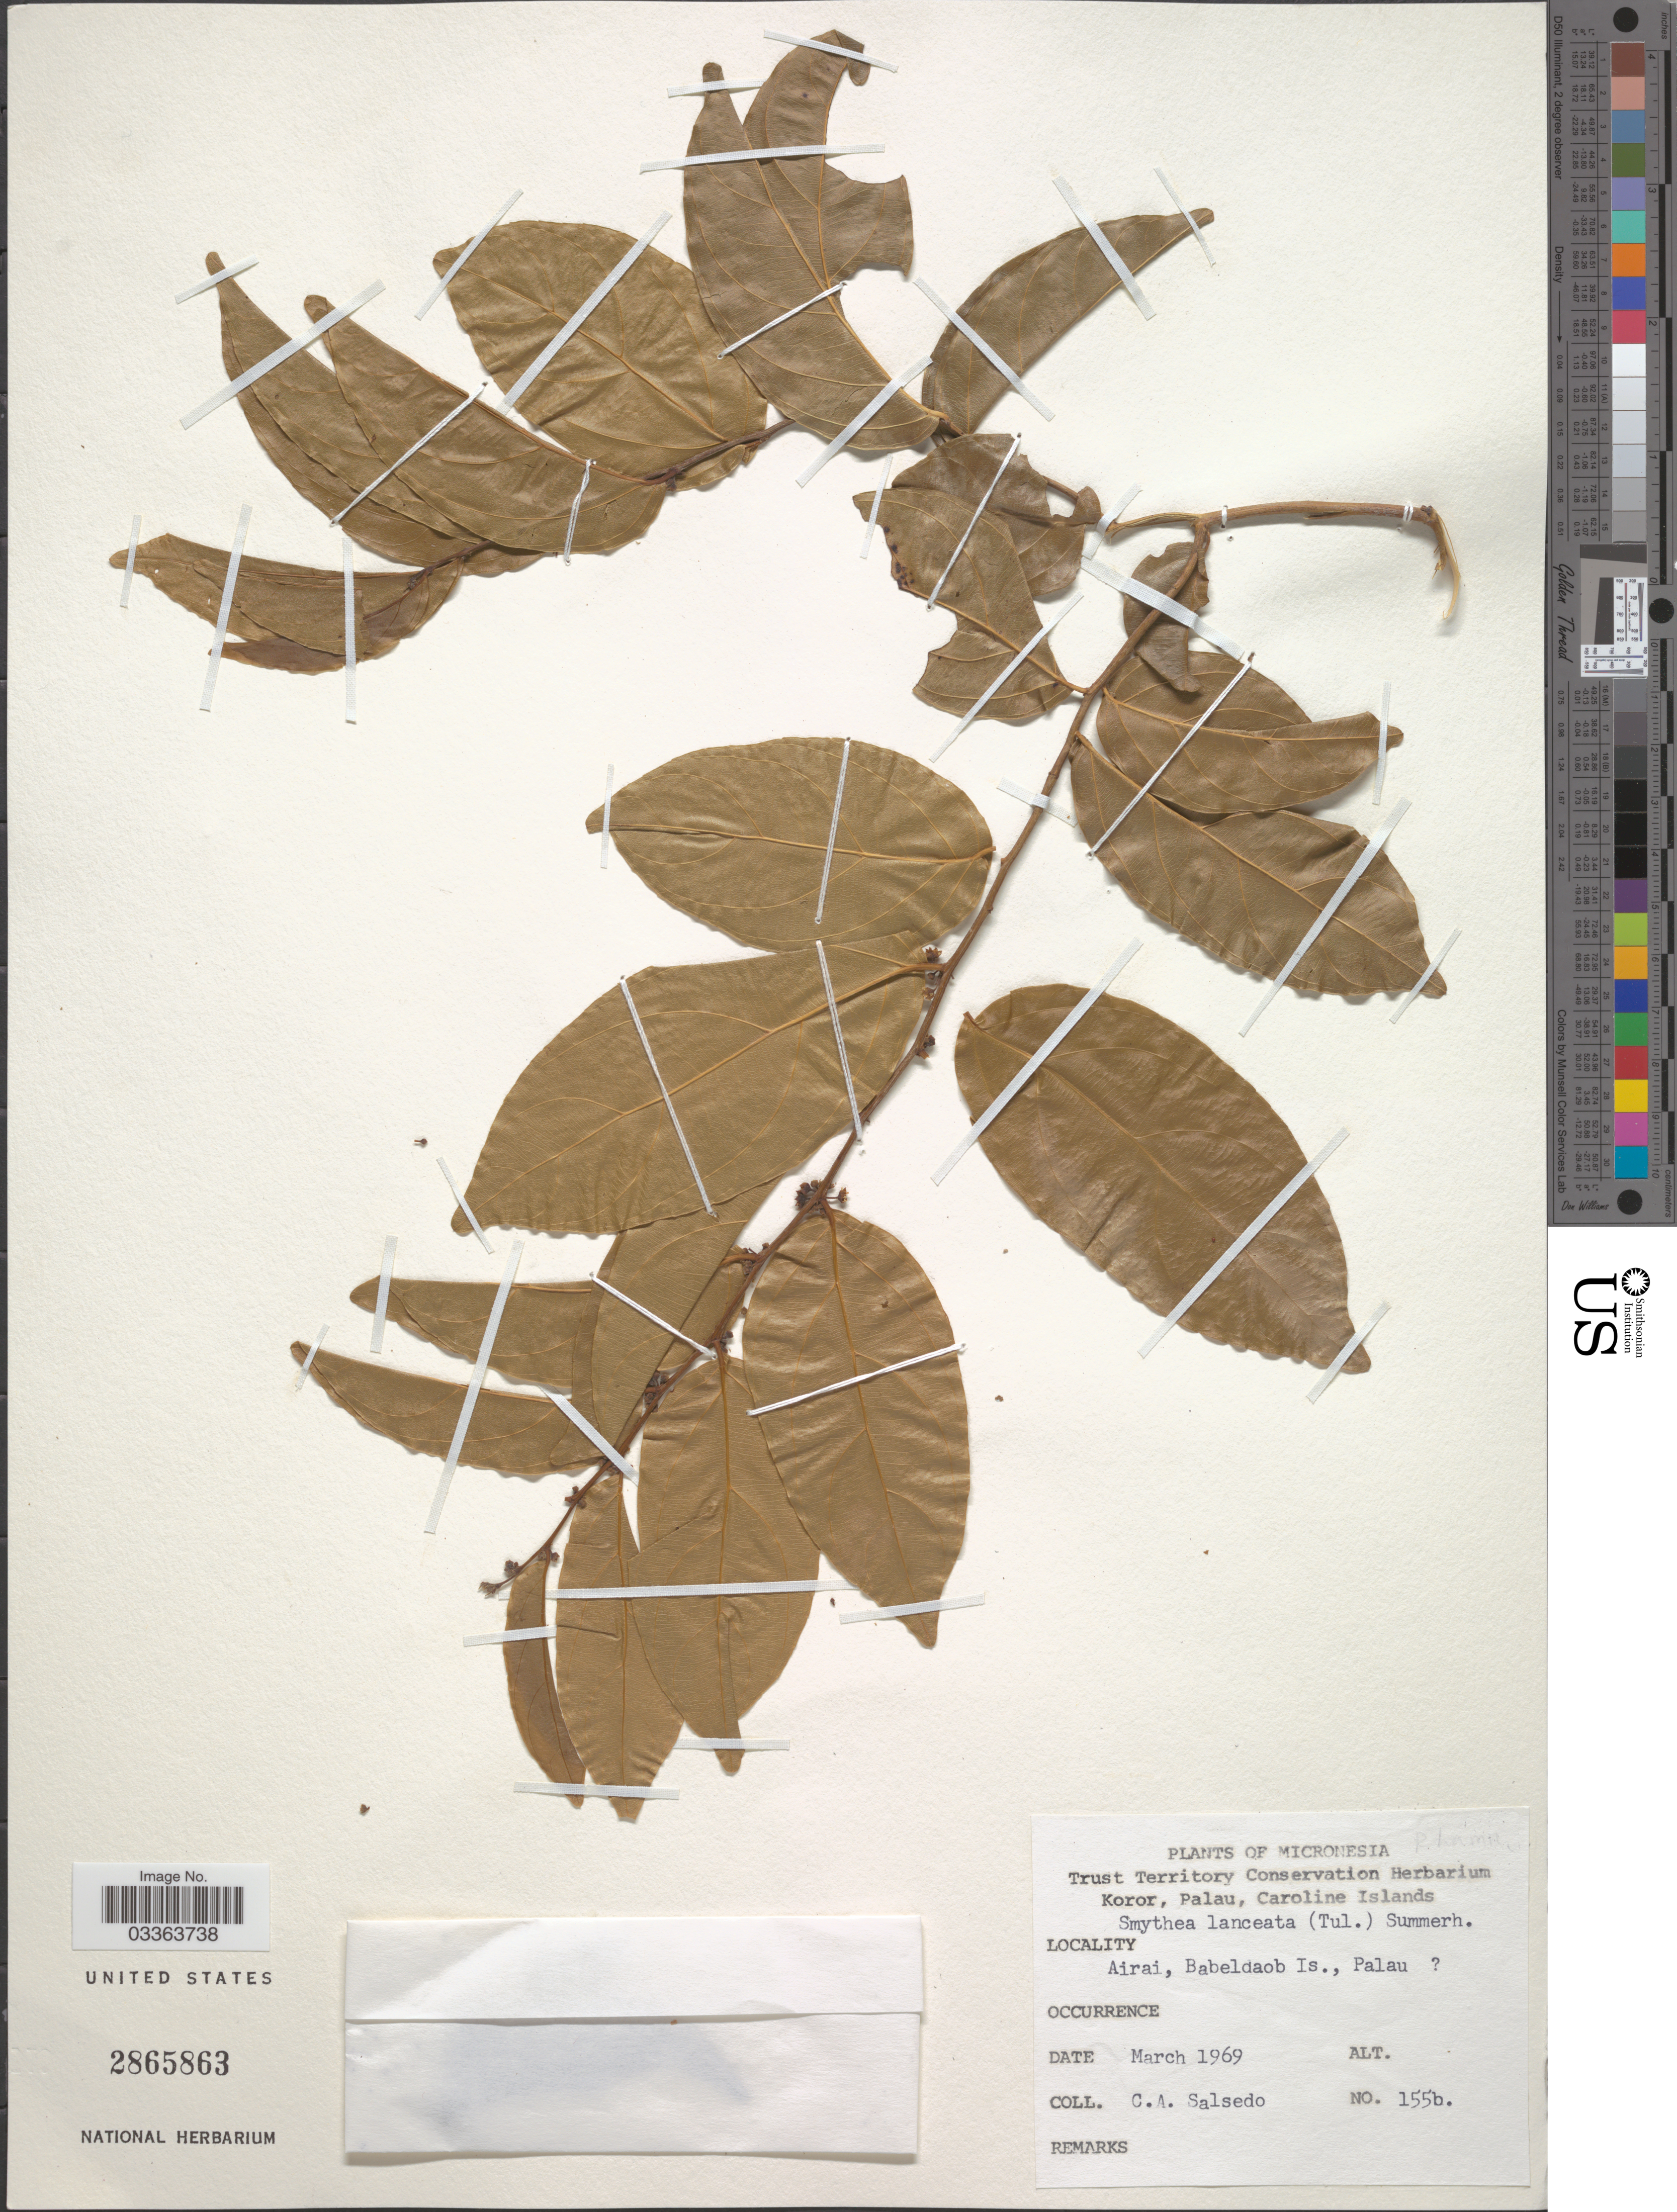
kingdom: Plantae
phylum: Tracheophyta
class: Magnoliopsida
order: Rosales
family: Rhamnaceae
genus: Smythea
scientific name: Smythea lanceata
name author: Summerh.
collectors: C.A. Salsedo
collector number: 155b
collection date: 1969-03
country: Palau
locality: Micronesia. Airai, Babeldaob Is., Palau [unsure placement].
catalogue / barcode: US 2865863